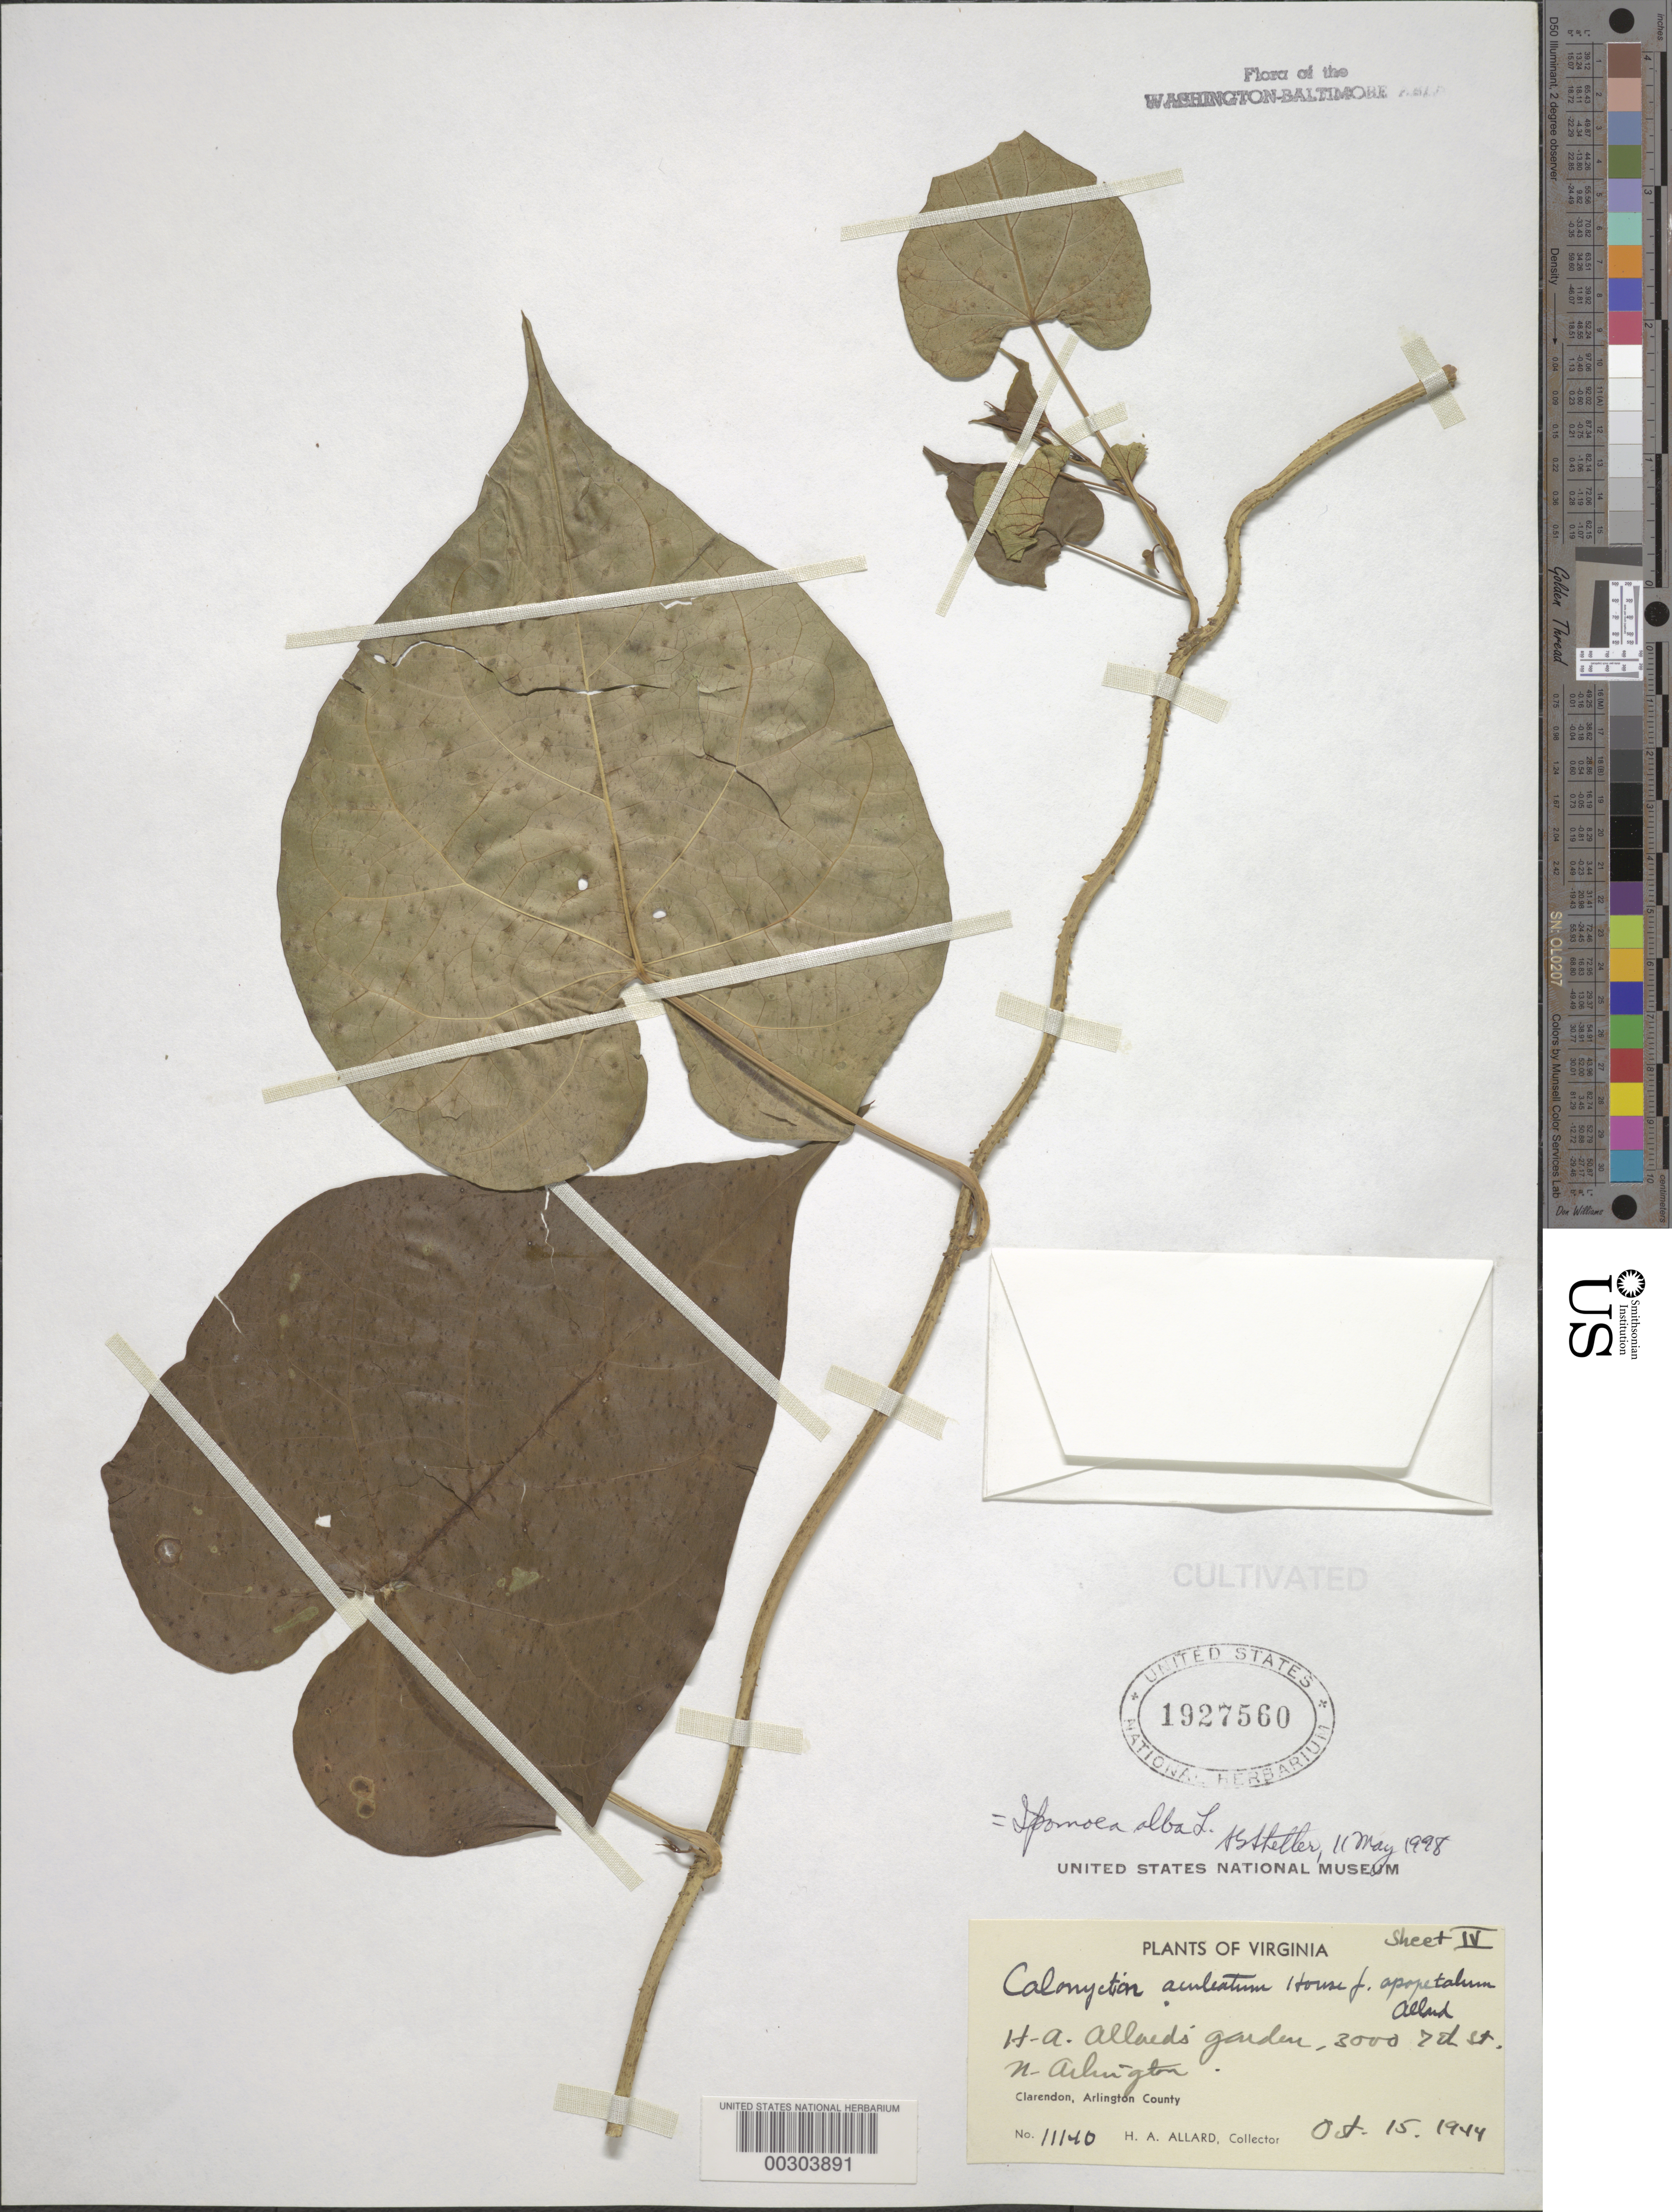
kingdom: Plantae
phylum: Tracheophyta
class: Magnoliopsida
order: Solanales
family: Convolvulaceae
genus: Ipomoea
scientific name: Ipomoea alba L.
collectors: H. A. Allard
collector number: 11140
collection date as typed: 15 Oct 1944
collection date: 1944-10-15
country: United States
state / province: Virginia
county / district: Arlington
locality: Clarendon, 3000 7th St N, H.A. Allard's garden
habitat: Garden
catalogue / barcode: US 1927560